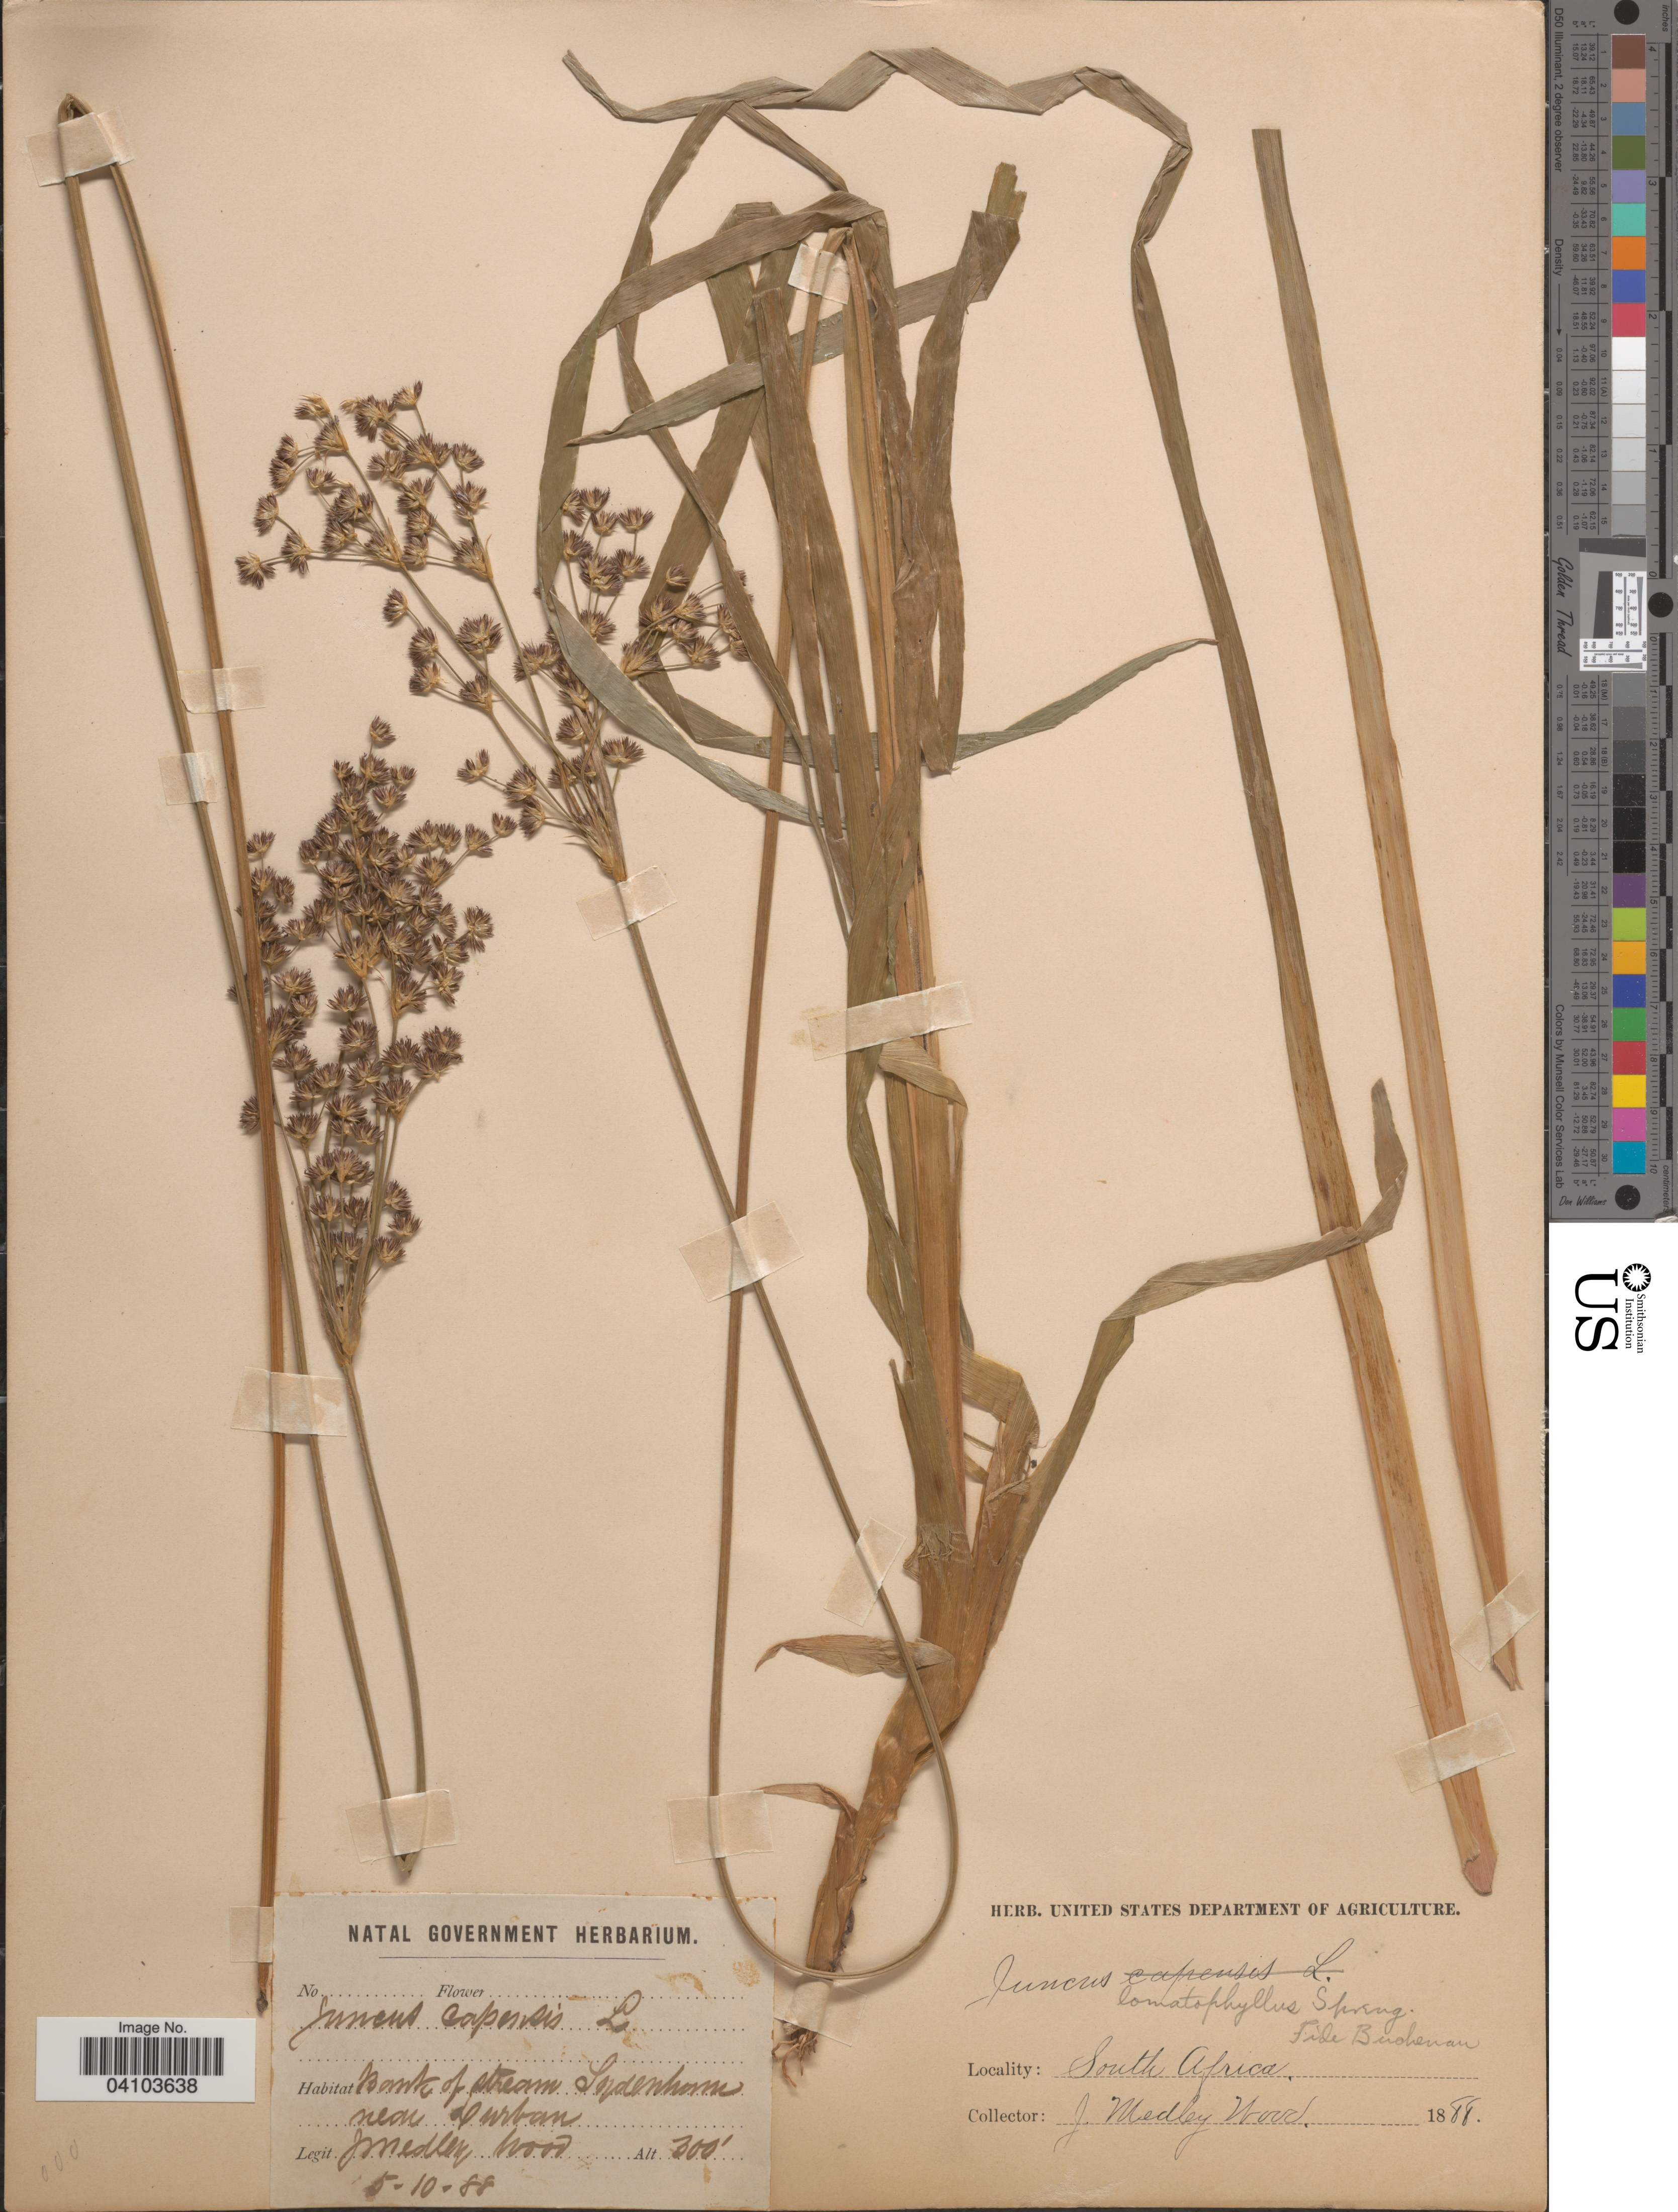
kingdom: Plantae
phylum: Tracheophyta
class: Liliopsida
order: Poales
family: Juncaceae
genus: Juncus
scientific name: Juncus lomatophyllus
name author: Spreng.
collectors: J. Medley Wood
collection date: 1888-10-05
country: South Africa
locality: Bank of stream Sepdenhorn [interpreted] near Durban.